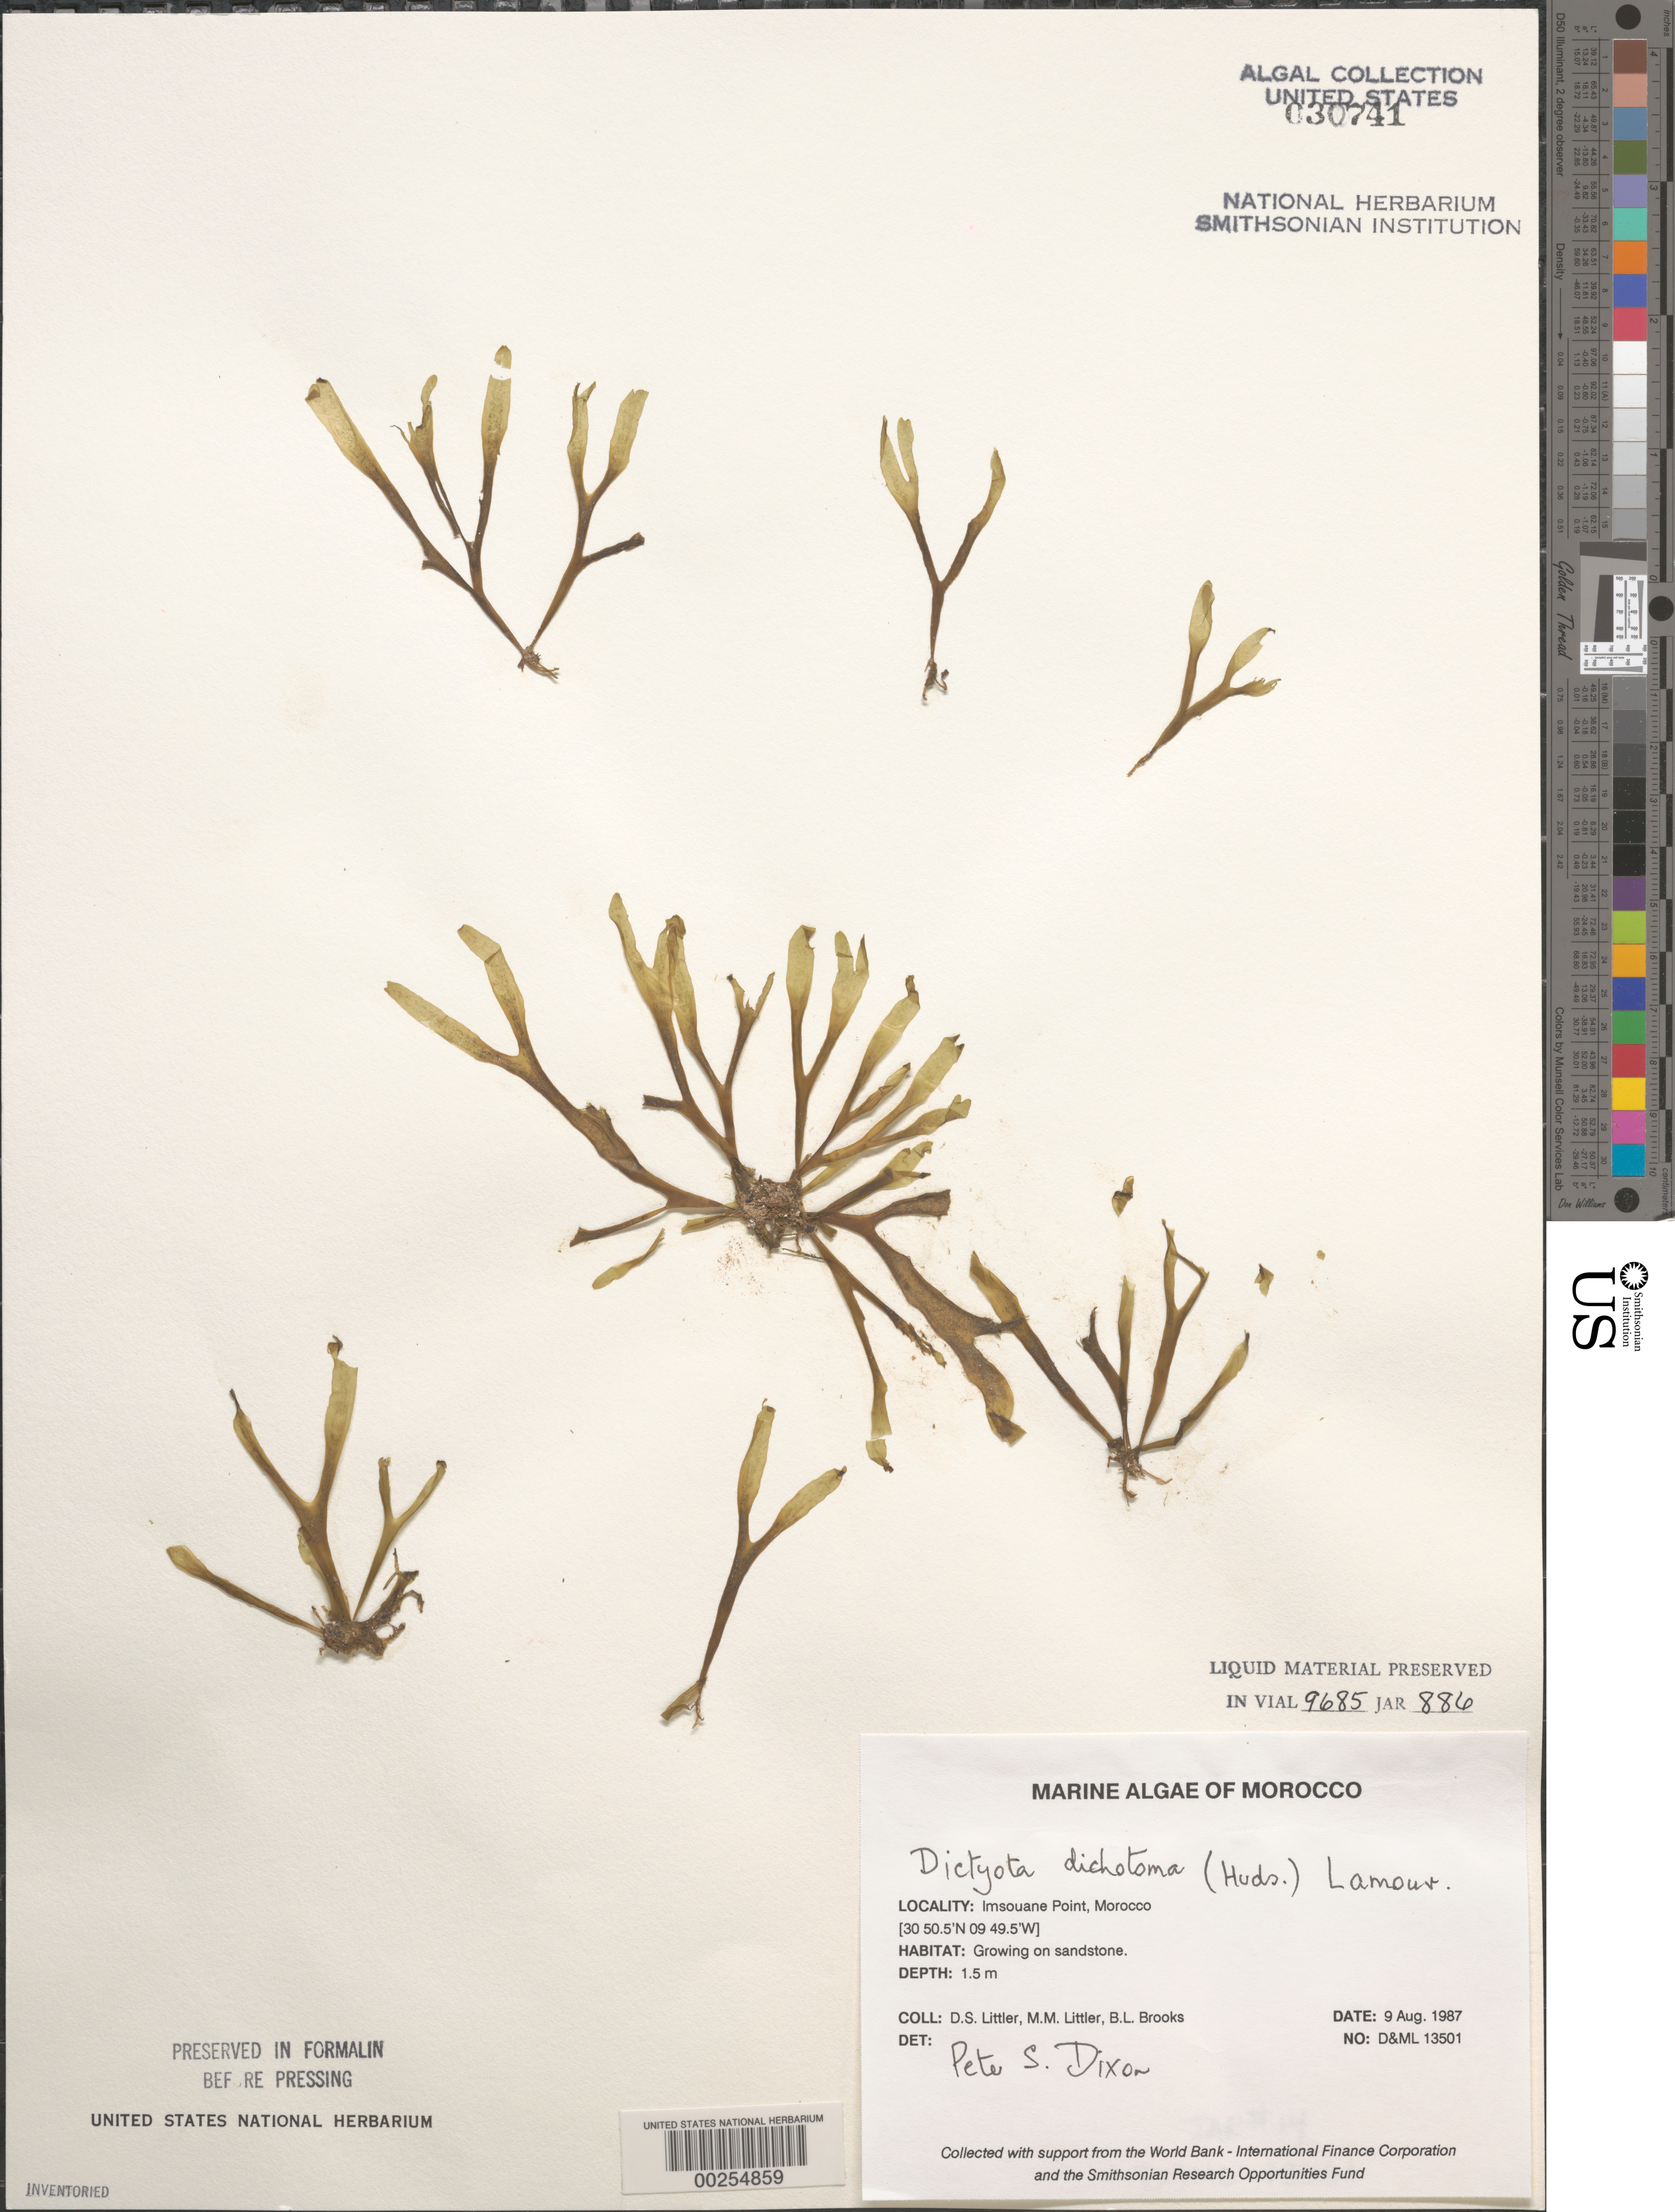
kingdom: Chromista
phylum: Ochrophyta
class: Phaeophyceae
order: Dictyotales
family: Dictyotaceae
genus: Dictyota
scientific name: Dictyota dichotoma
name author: (Huds.) J.V.Lamouroux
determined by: Dixon, P. S.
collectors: D. S. Littler, M. M. Littler & B. Brooks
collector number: D&ML 13501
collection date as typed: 09 Aug 1987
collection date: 1987-08-09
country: Morocco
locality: Imsouane Point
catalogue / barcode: US 30741